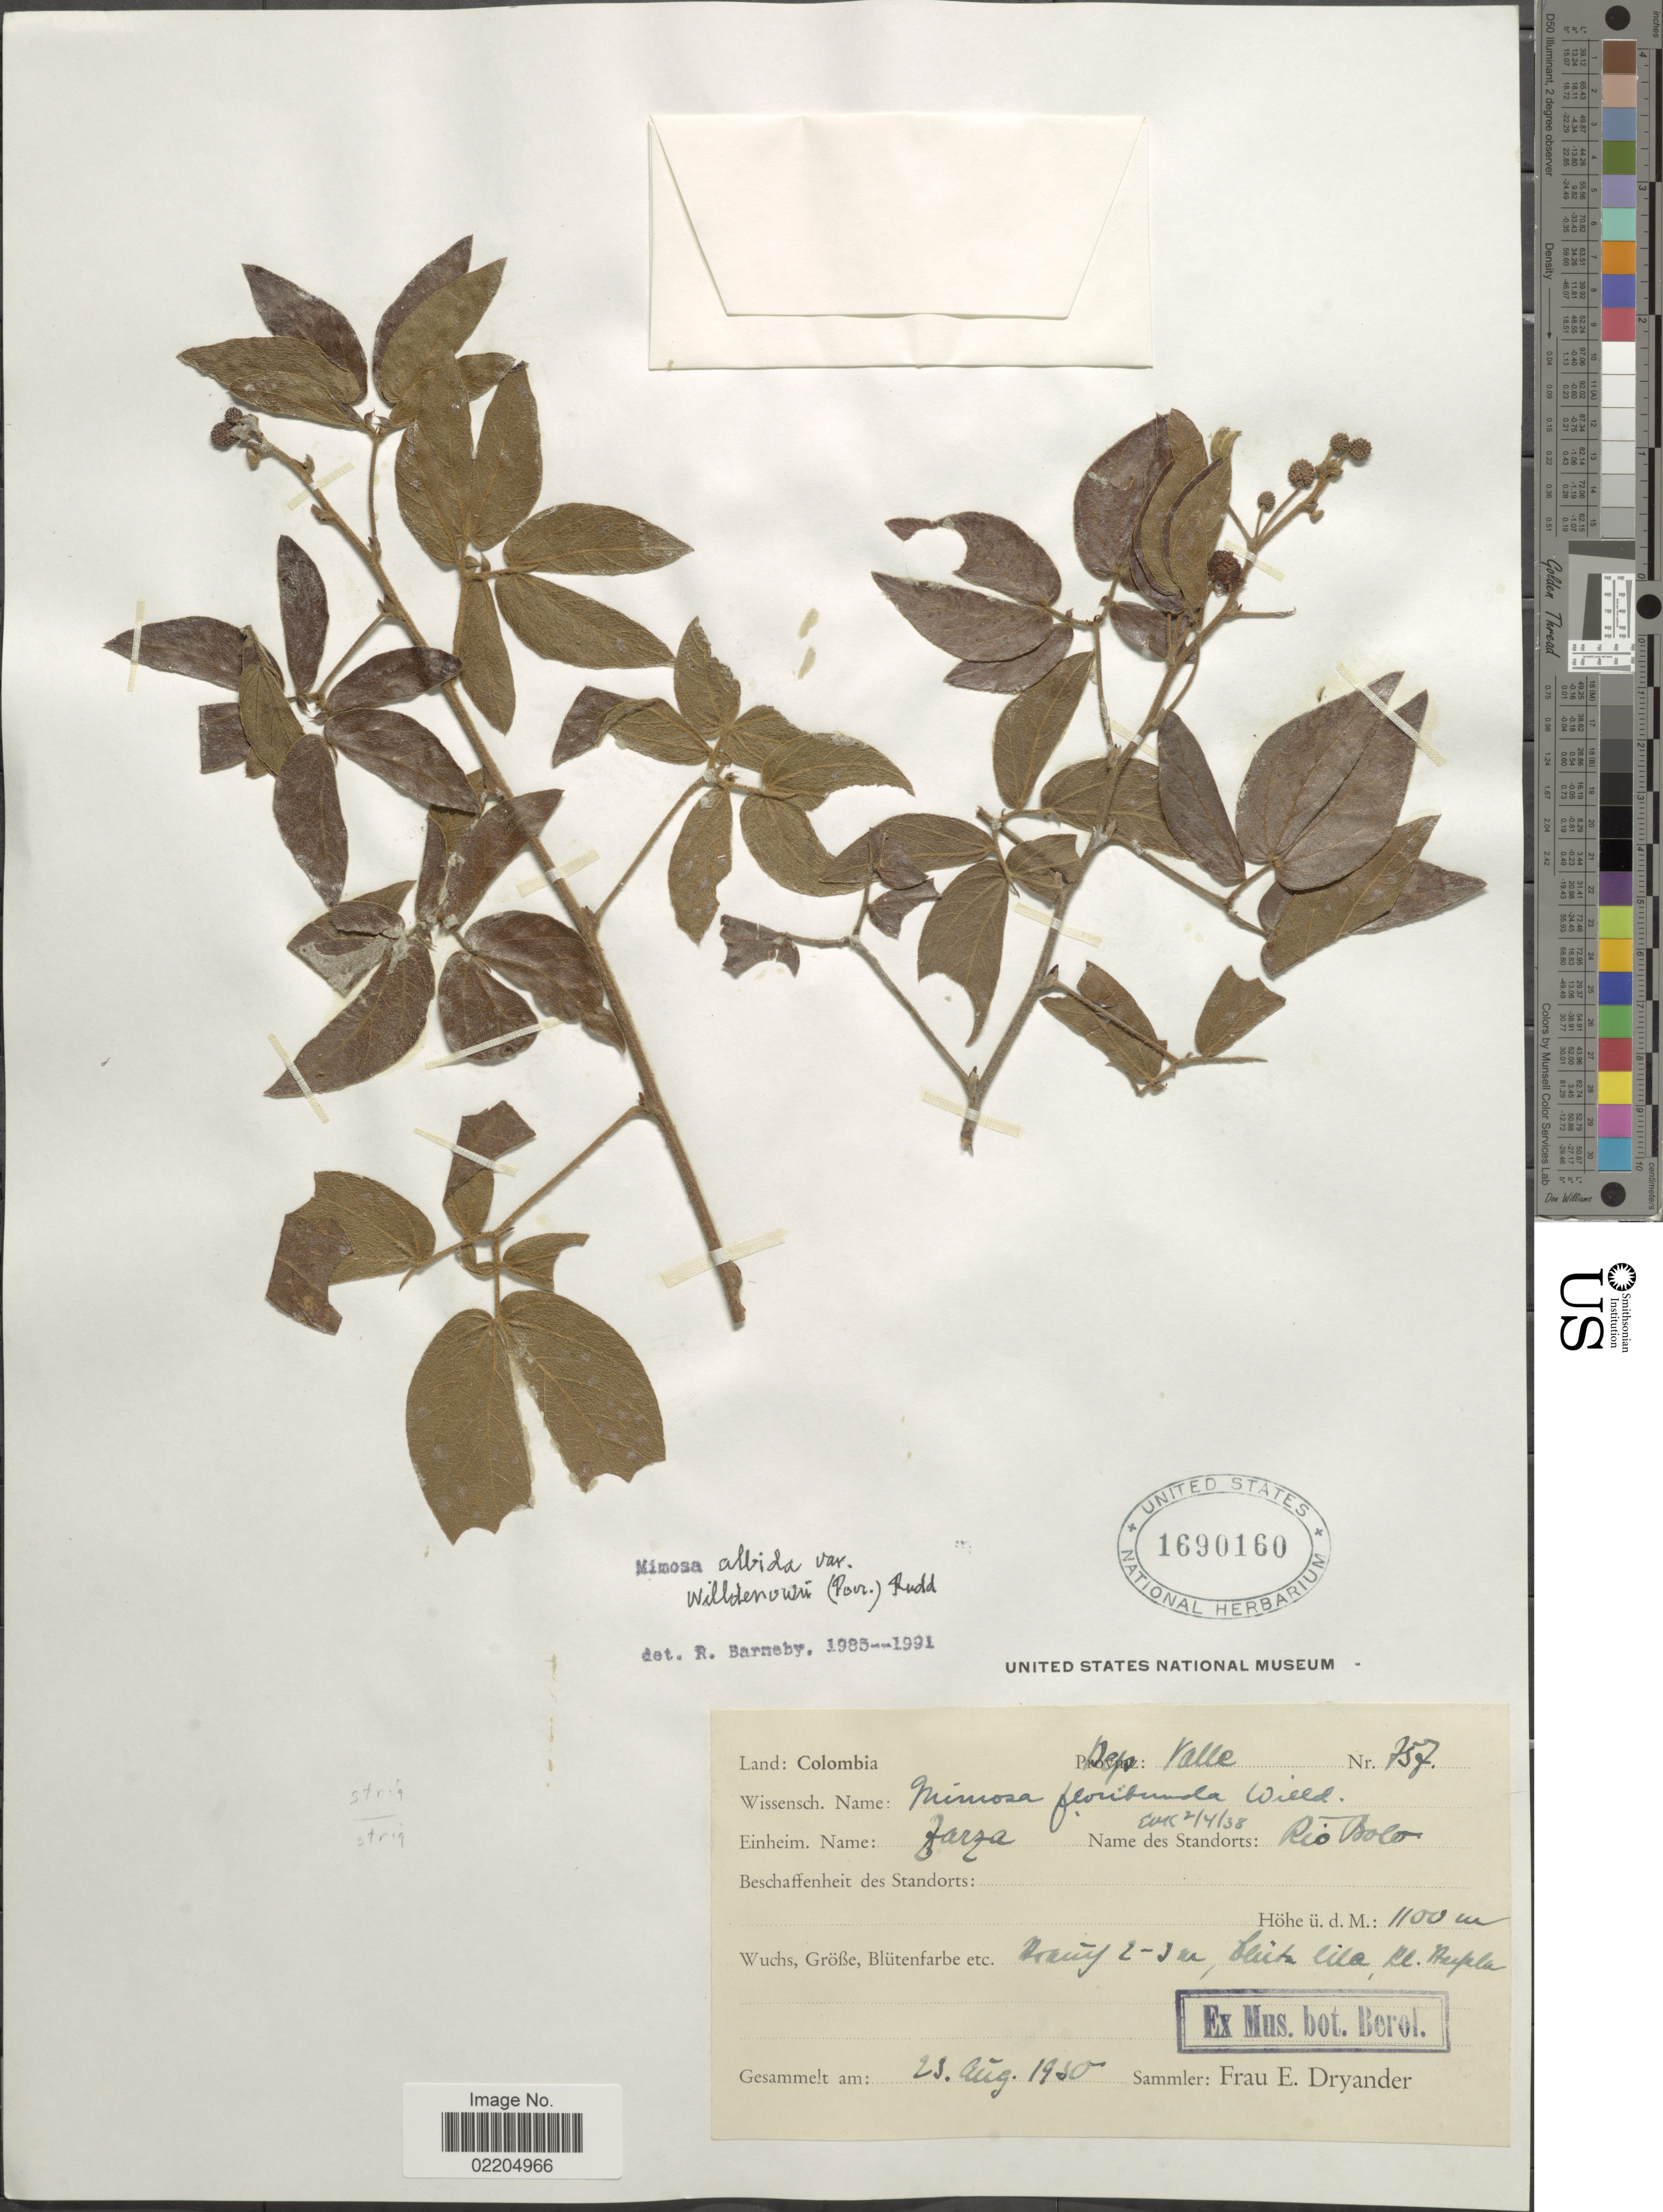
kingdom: Plantae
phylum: Tracheophyta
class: Magnoliopsida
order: Fabales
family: Fabaceae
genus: Mimosa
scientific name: Mimosa albida var. willdenowii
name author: (Poir.) Rudd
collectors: F. Dryander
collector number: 757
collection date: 1930-08-23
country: Colombia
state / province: Valle del Cauca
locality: Dep. Valle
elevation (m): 1100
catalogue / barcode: US 1690160